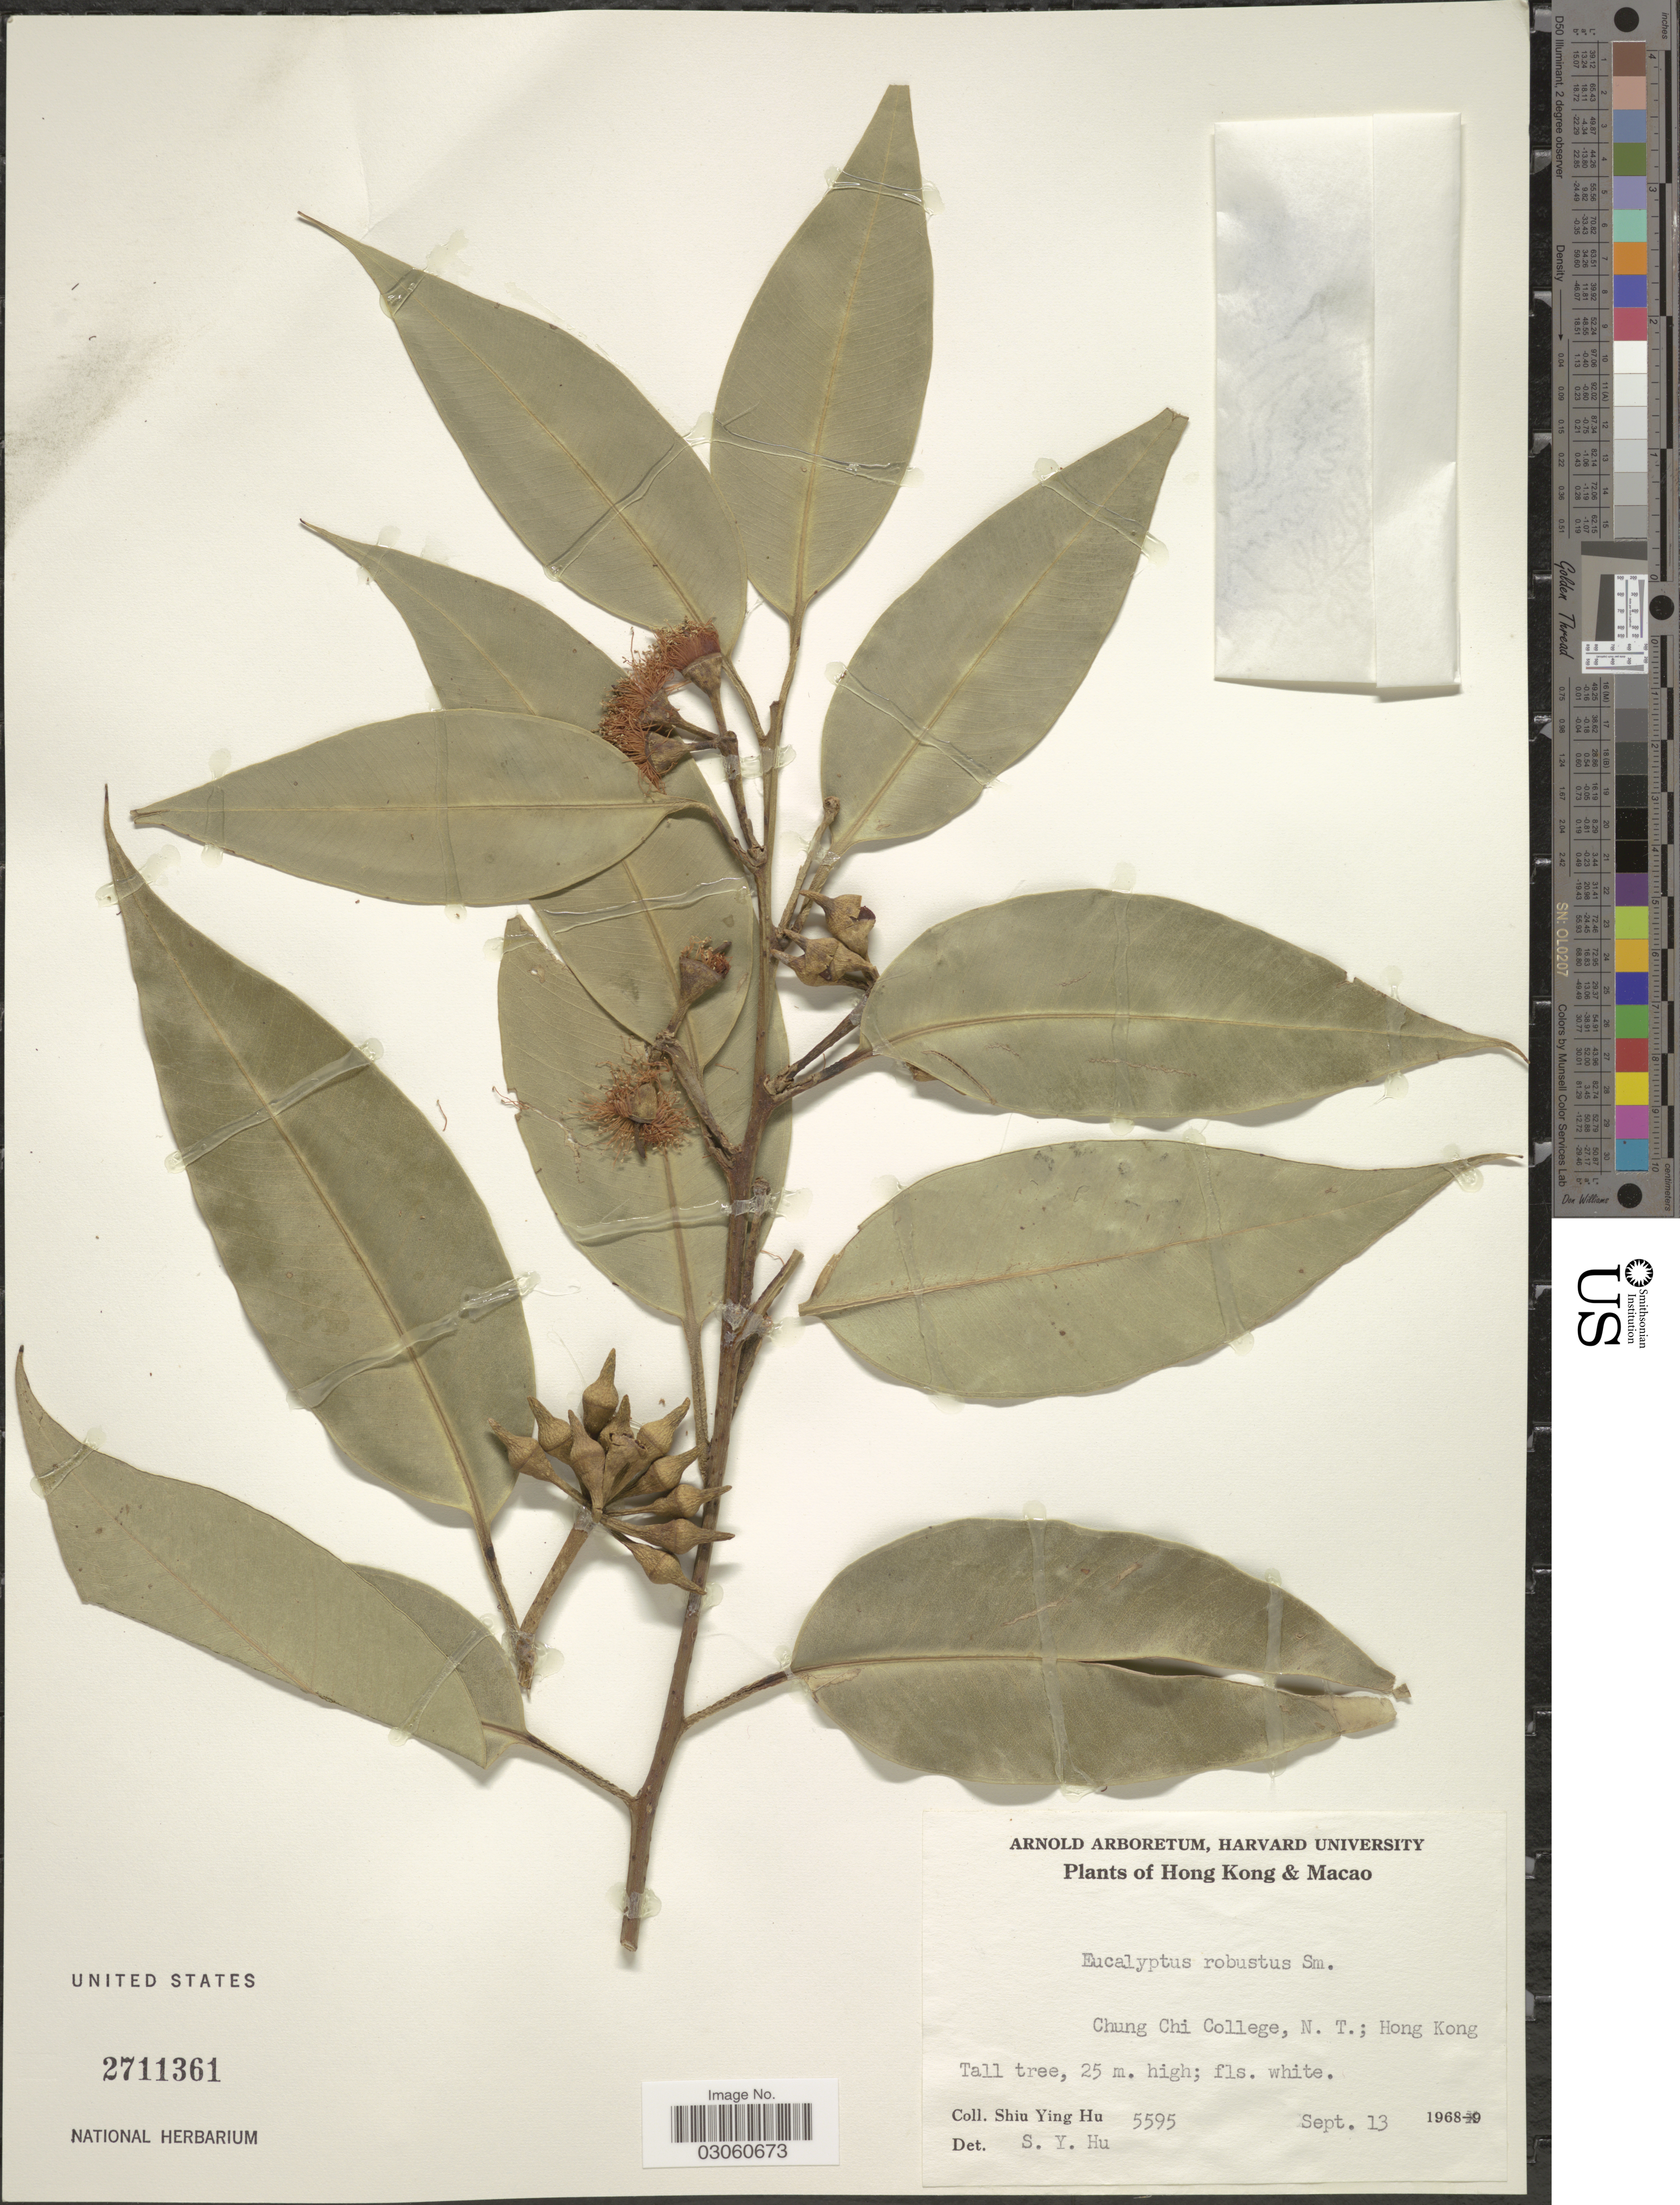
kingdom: Plantae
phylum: Tracheophyta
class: Magnoliopsida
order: Myrtales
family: Myrtaceae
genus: Eucalyptus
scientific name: Eucalyptus robusta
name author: Sm.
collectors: S. Y. Hu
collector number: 5595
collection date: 1968-09-13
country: China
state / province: Hong Kong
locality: Hong Kong & Macao. Chung Chi College, N.T.; Hong Kong.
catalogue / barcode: US 2711361